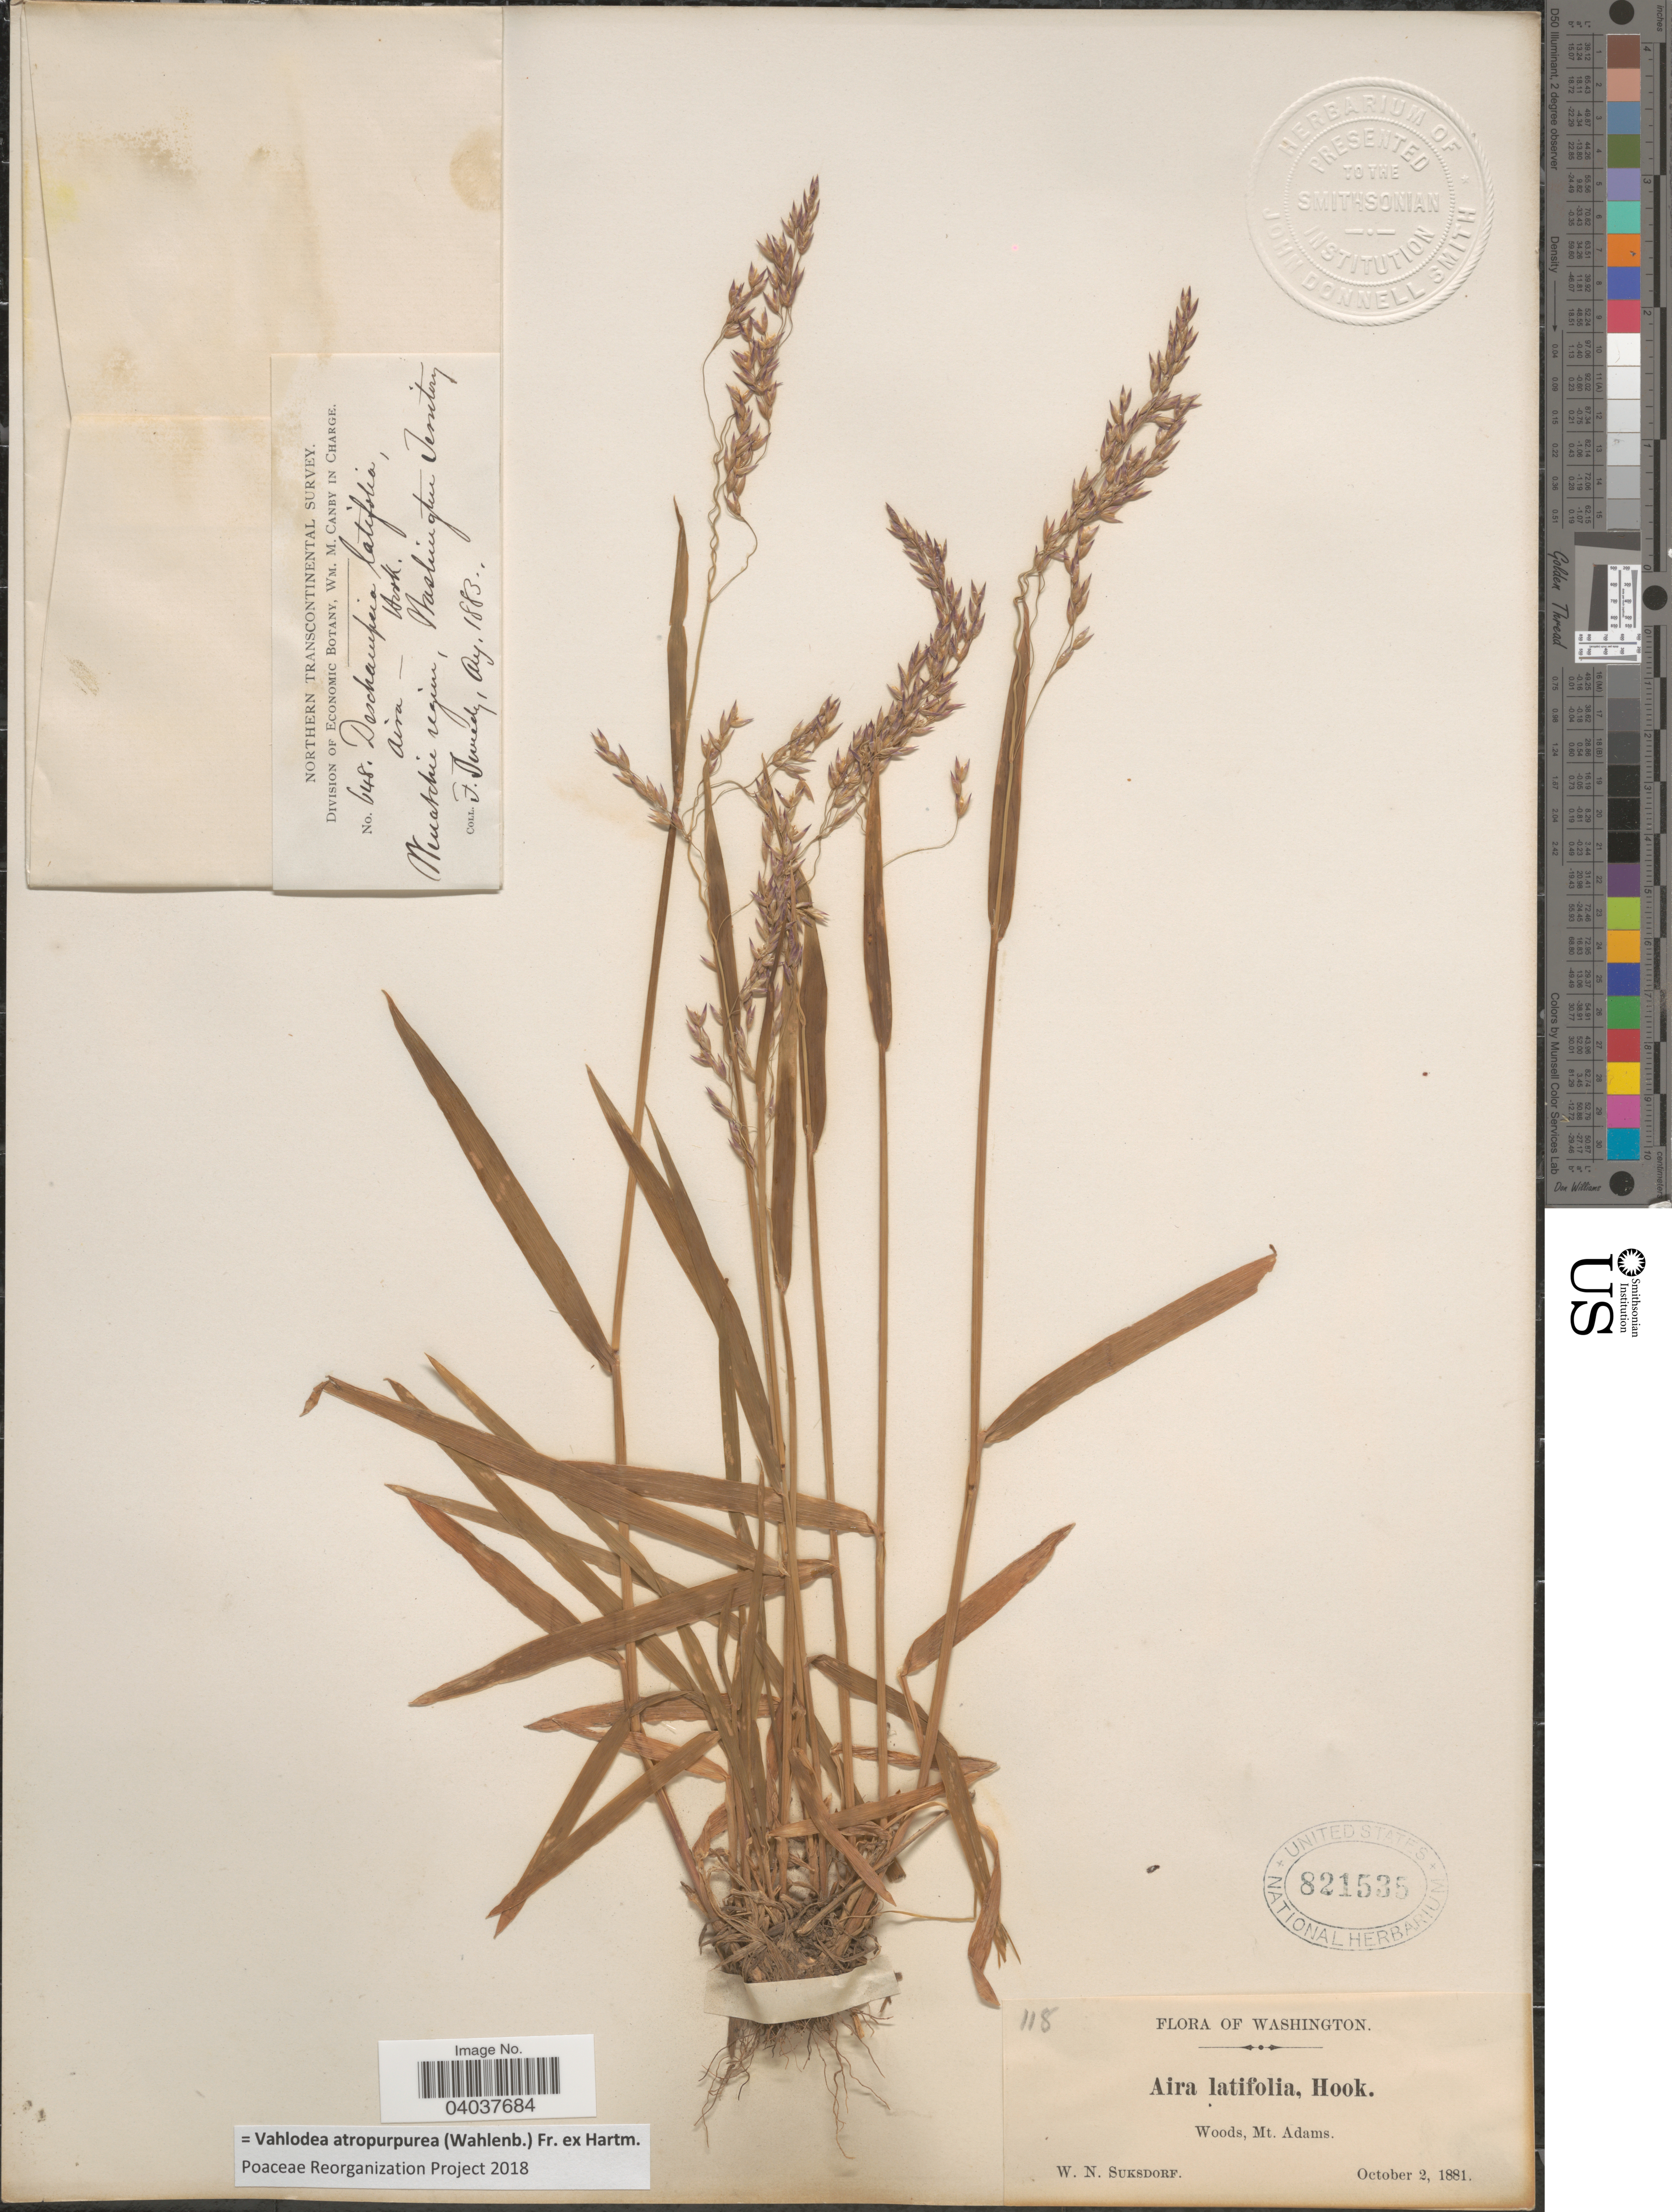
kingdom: Plantae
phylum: Tracheophyta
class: Liliopsida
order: Poales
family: Poaceae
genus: Vahlodea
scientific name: Vahlodea atropurpurea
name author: (Wahlenb.) Fr. ex Hartm.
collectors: F. Tweedy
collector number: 648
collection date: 1883-08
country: United States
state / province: Washington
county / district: Chelan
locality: Wenatchee region.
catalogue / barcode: US 821535-2